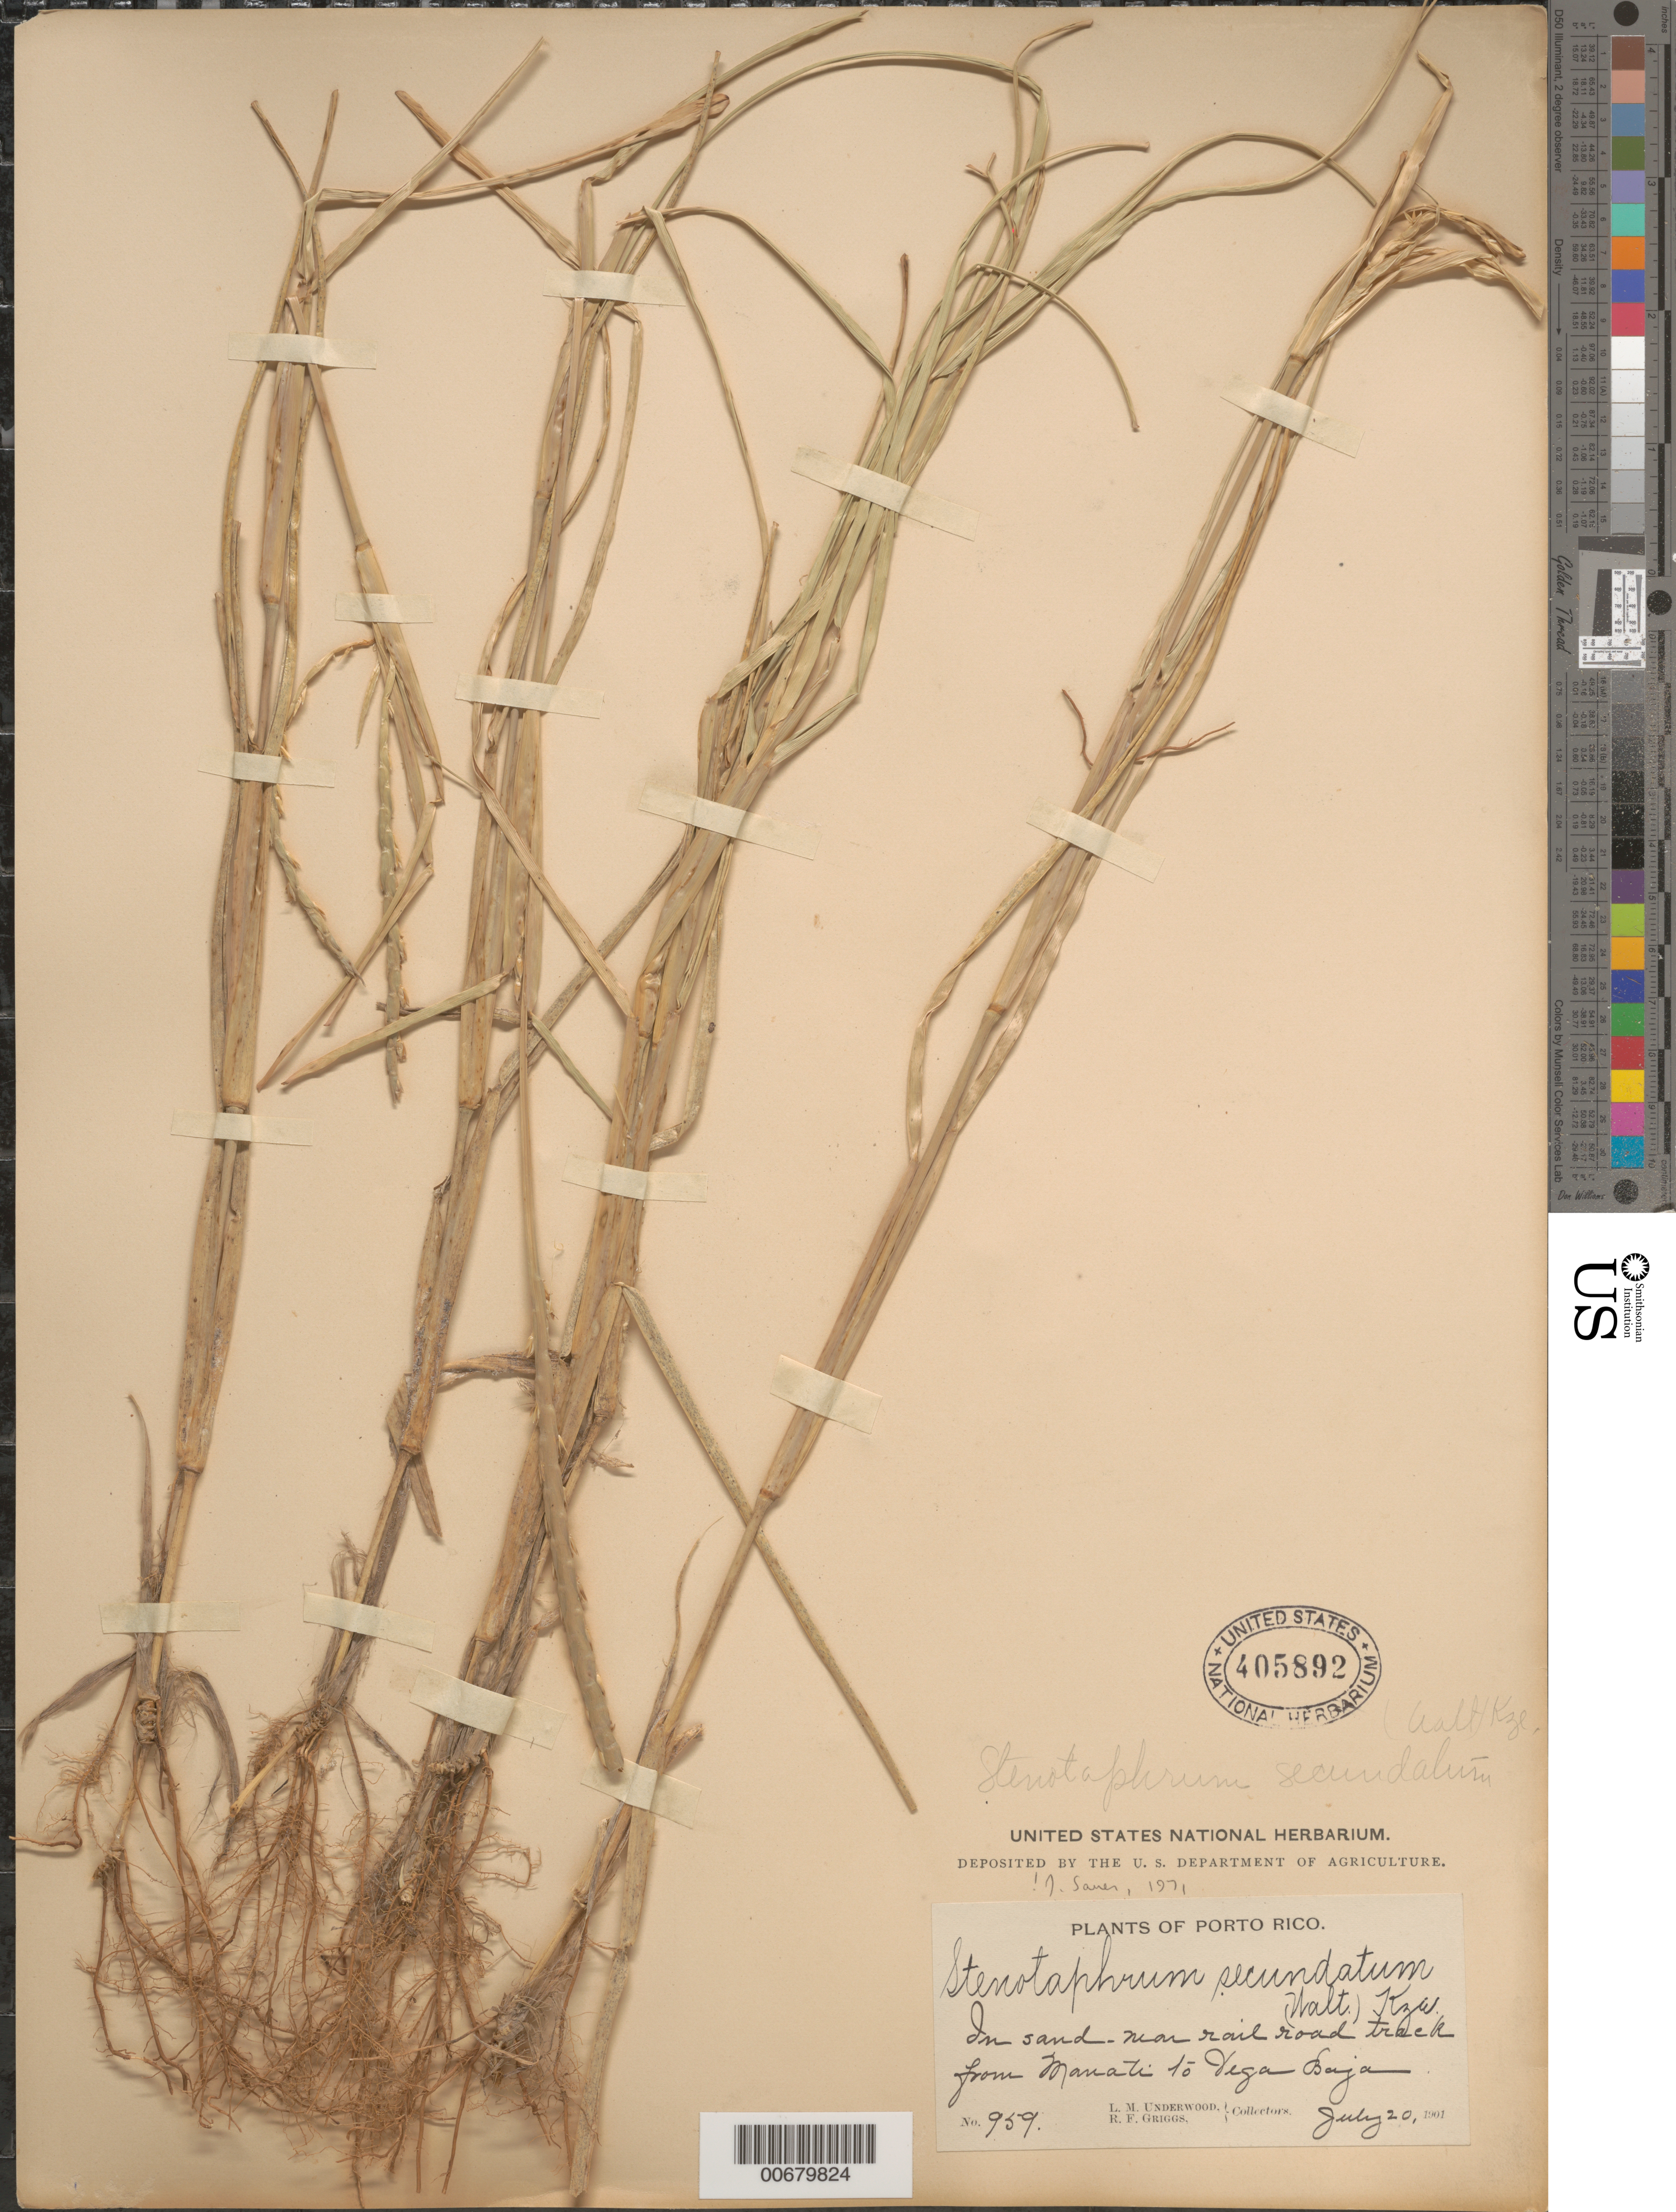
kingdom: Plantae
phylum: Tracheophyta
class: Liliopsida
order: Poales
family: Poaceae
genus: Stenotaphrum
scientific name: Stenotaphrum secundatum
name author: (Walter) Kuntze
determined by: Sauer, J. D.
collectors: L. M. Underwood & R. F. Griggs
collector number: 959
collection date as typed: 20 Jul 1901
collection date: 1901-07-20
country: Puerto Rico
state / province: Vega Baja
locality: Manati to Vega Baja, near railroad track from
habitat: In sand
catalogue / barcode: US 405892